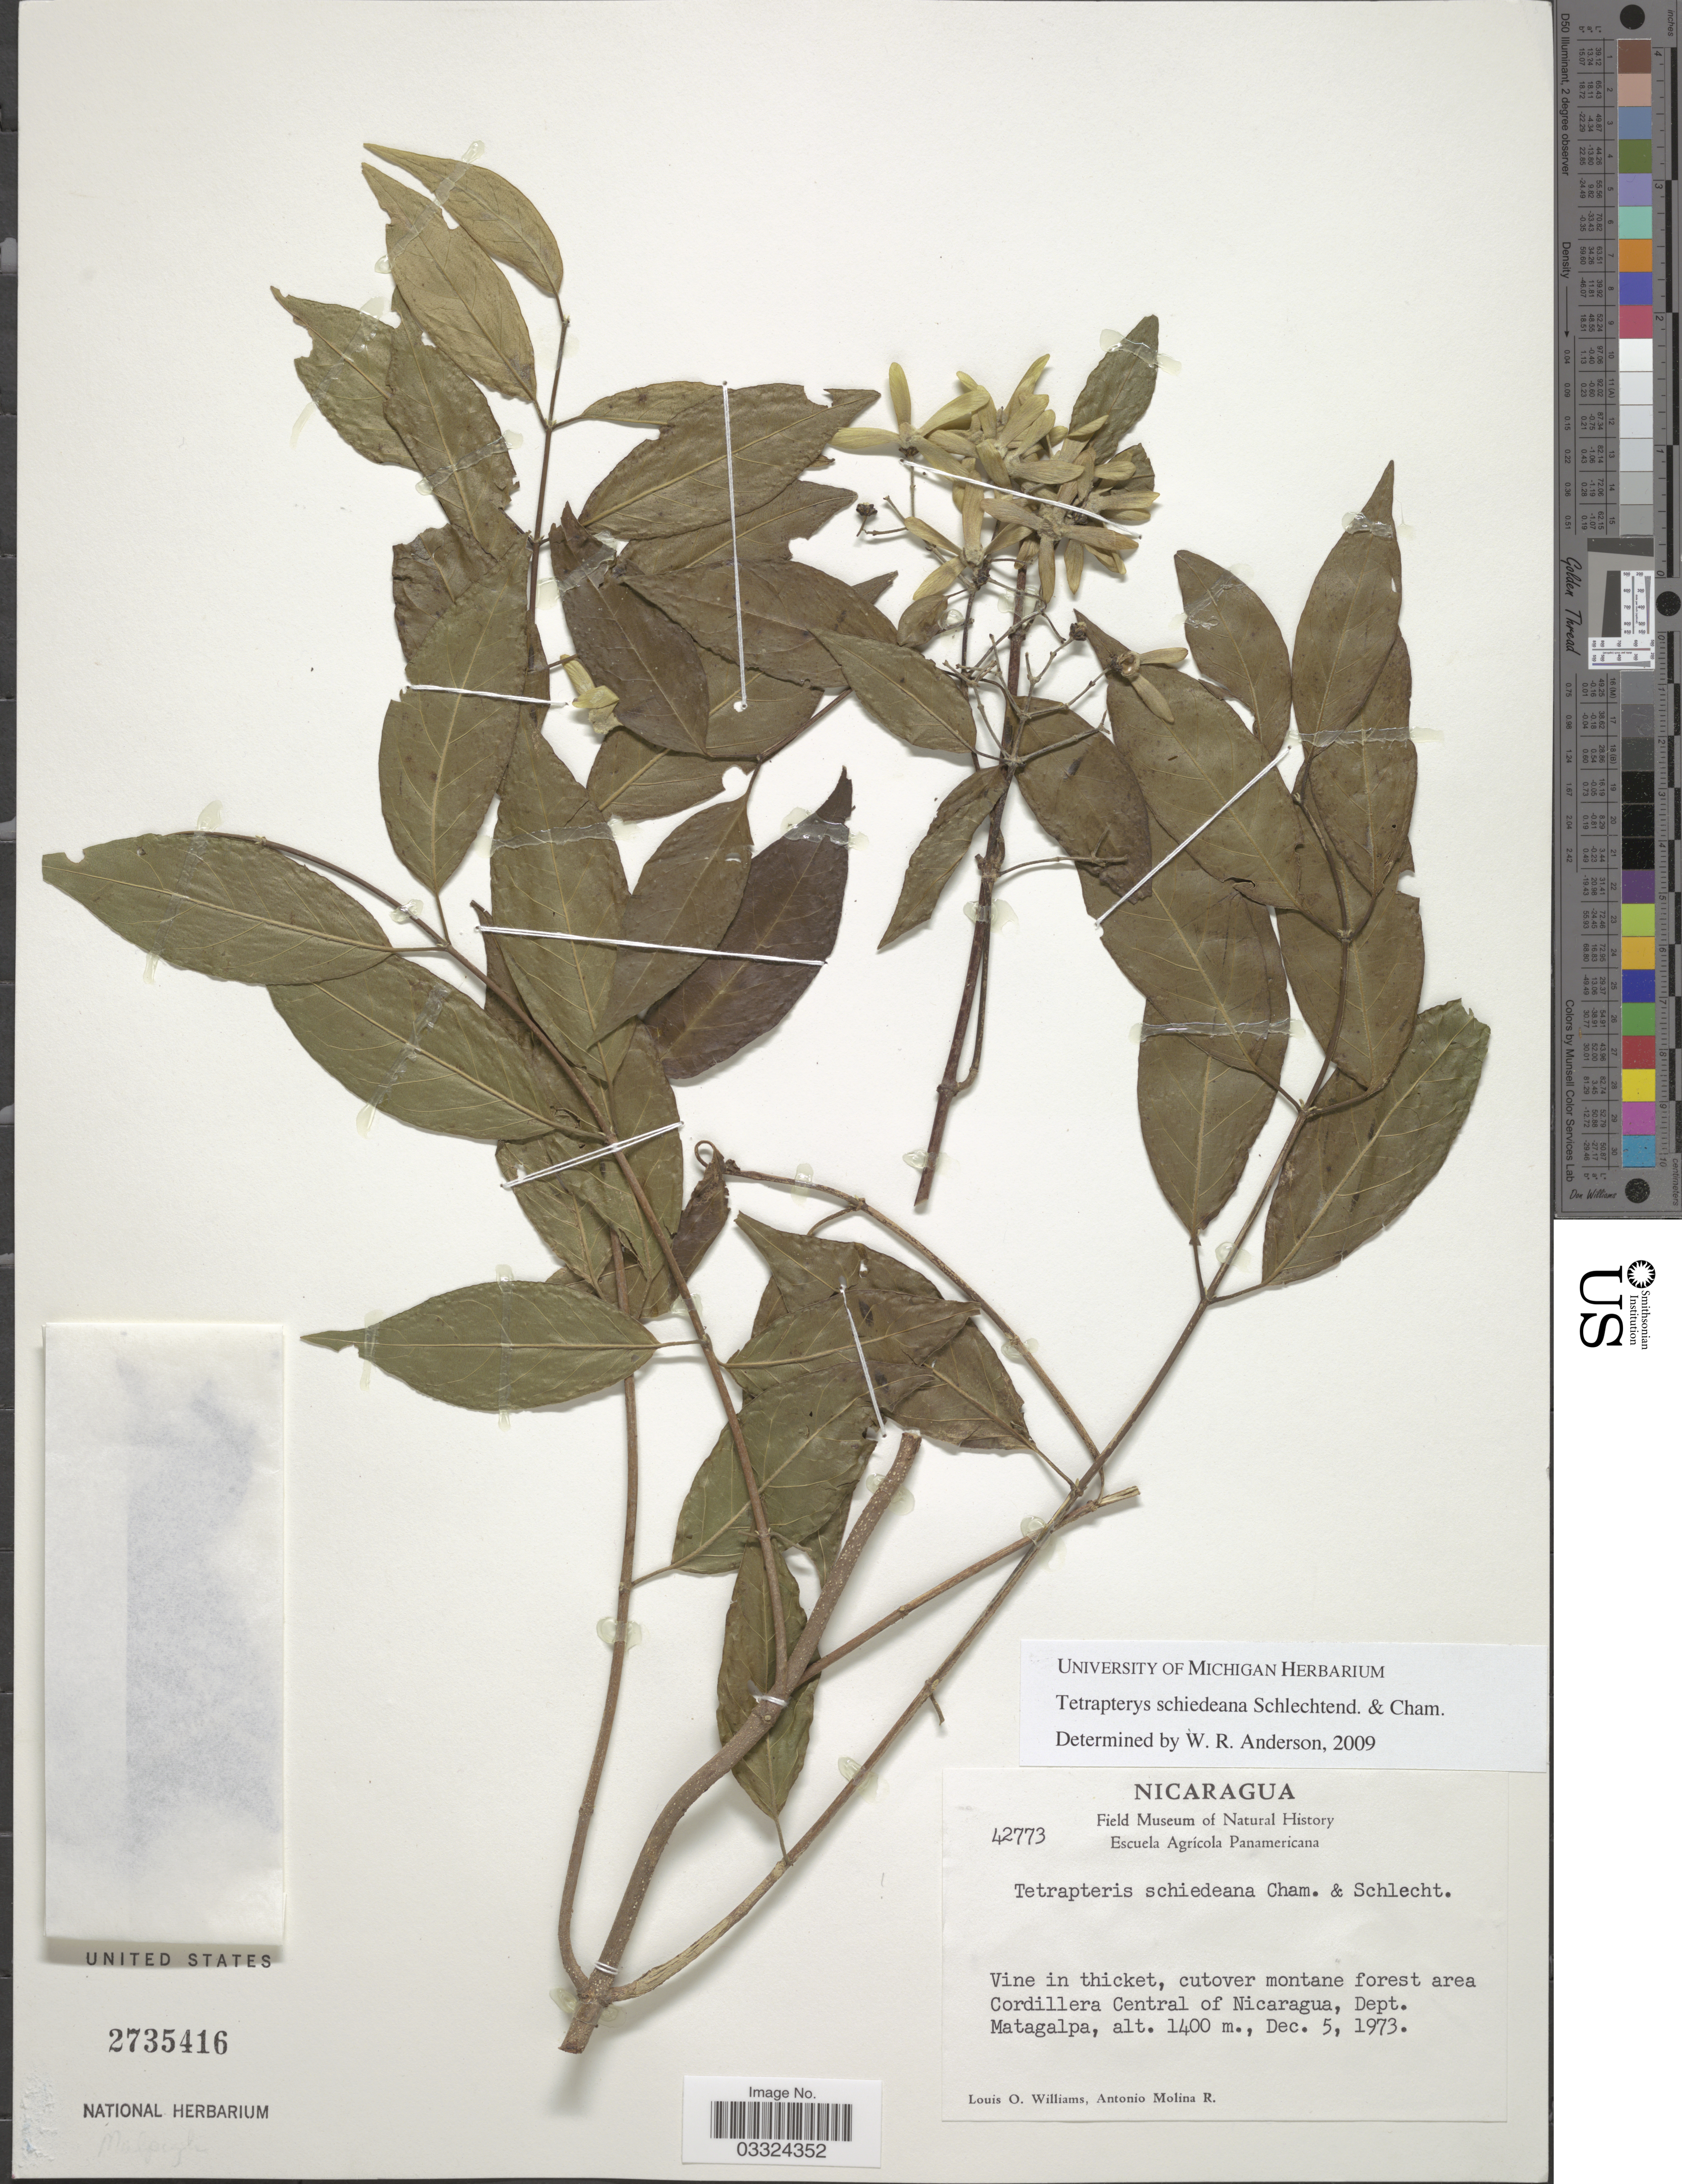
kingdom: Plantae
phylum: Tracheophyta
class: Magnoliopsida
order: Malpighiales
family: Malpighiaceae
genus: Tetrapterys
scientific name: Tetrapterys schiedeana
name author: Schltdl. & Cham.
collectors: L. O. Williams & A. Molina R.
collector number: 42773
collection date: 1973-12-05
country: Nicaragua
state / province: Matagalpa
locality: Cordillera Central of Nicaragua, Dept. Matagalpa.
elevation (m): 1400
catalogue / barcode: US 2735416